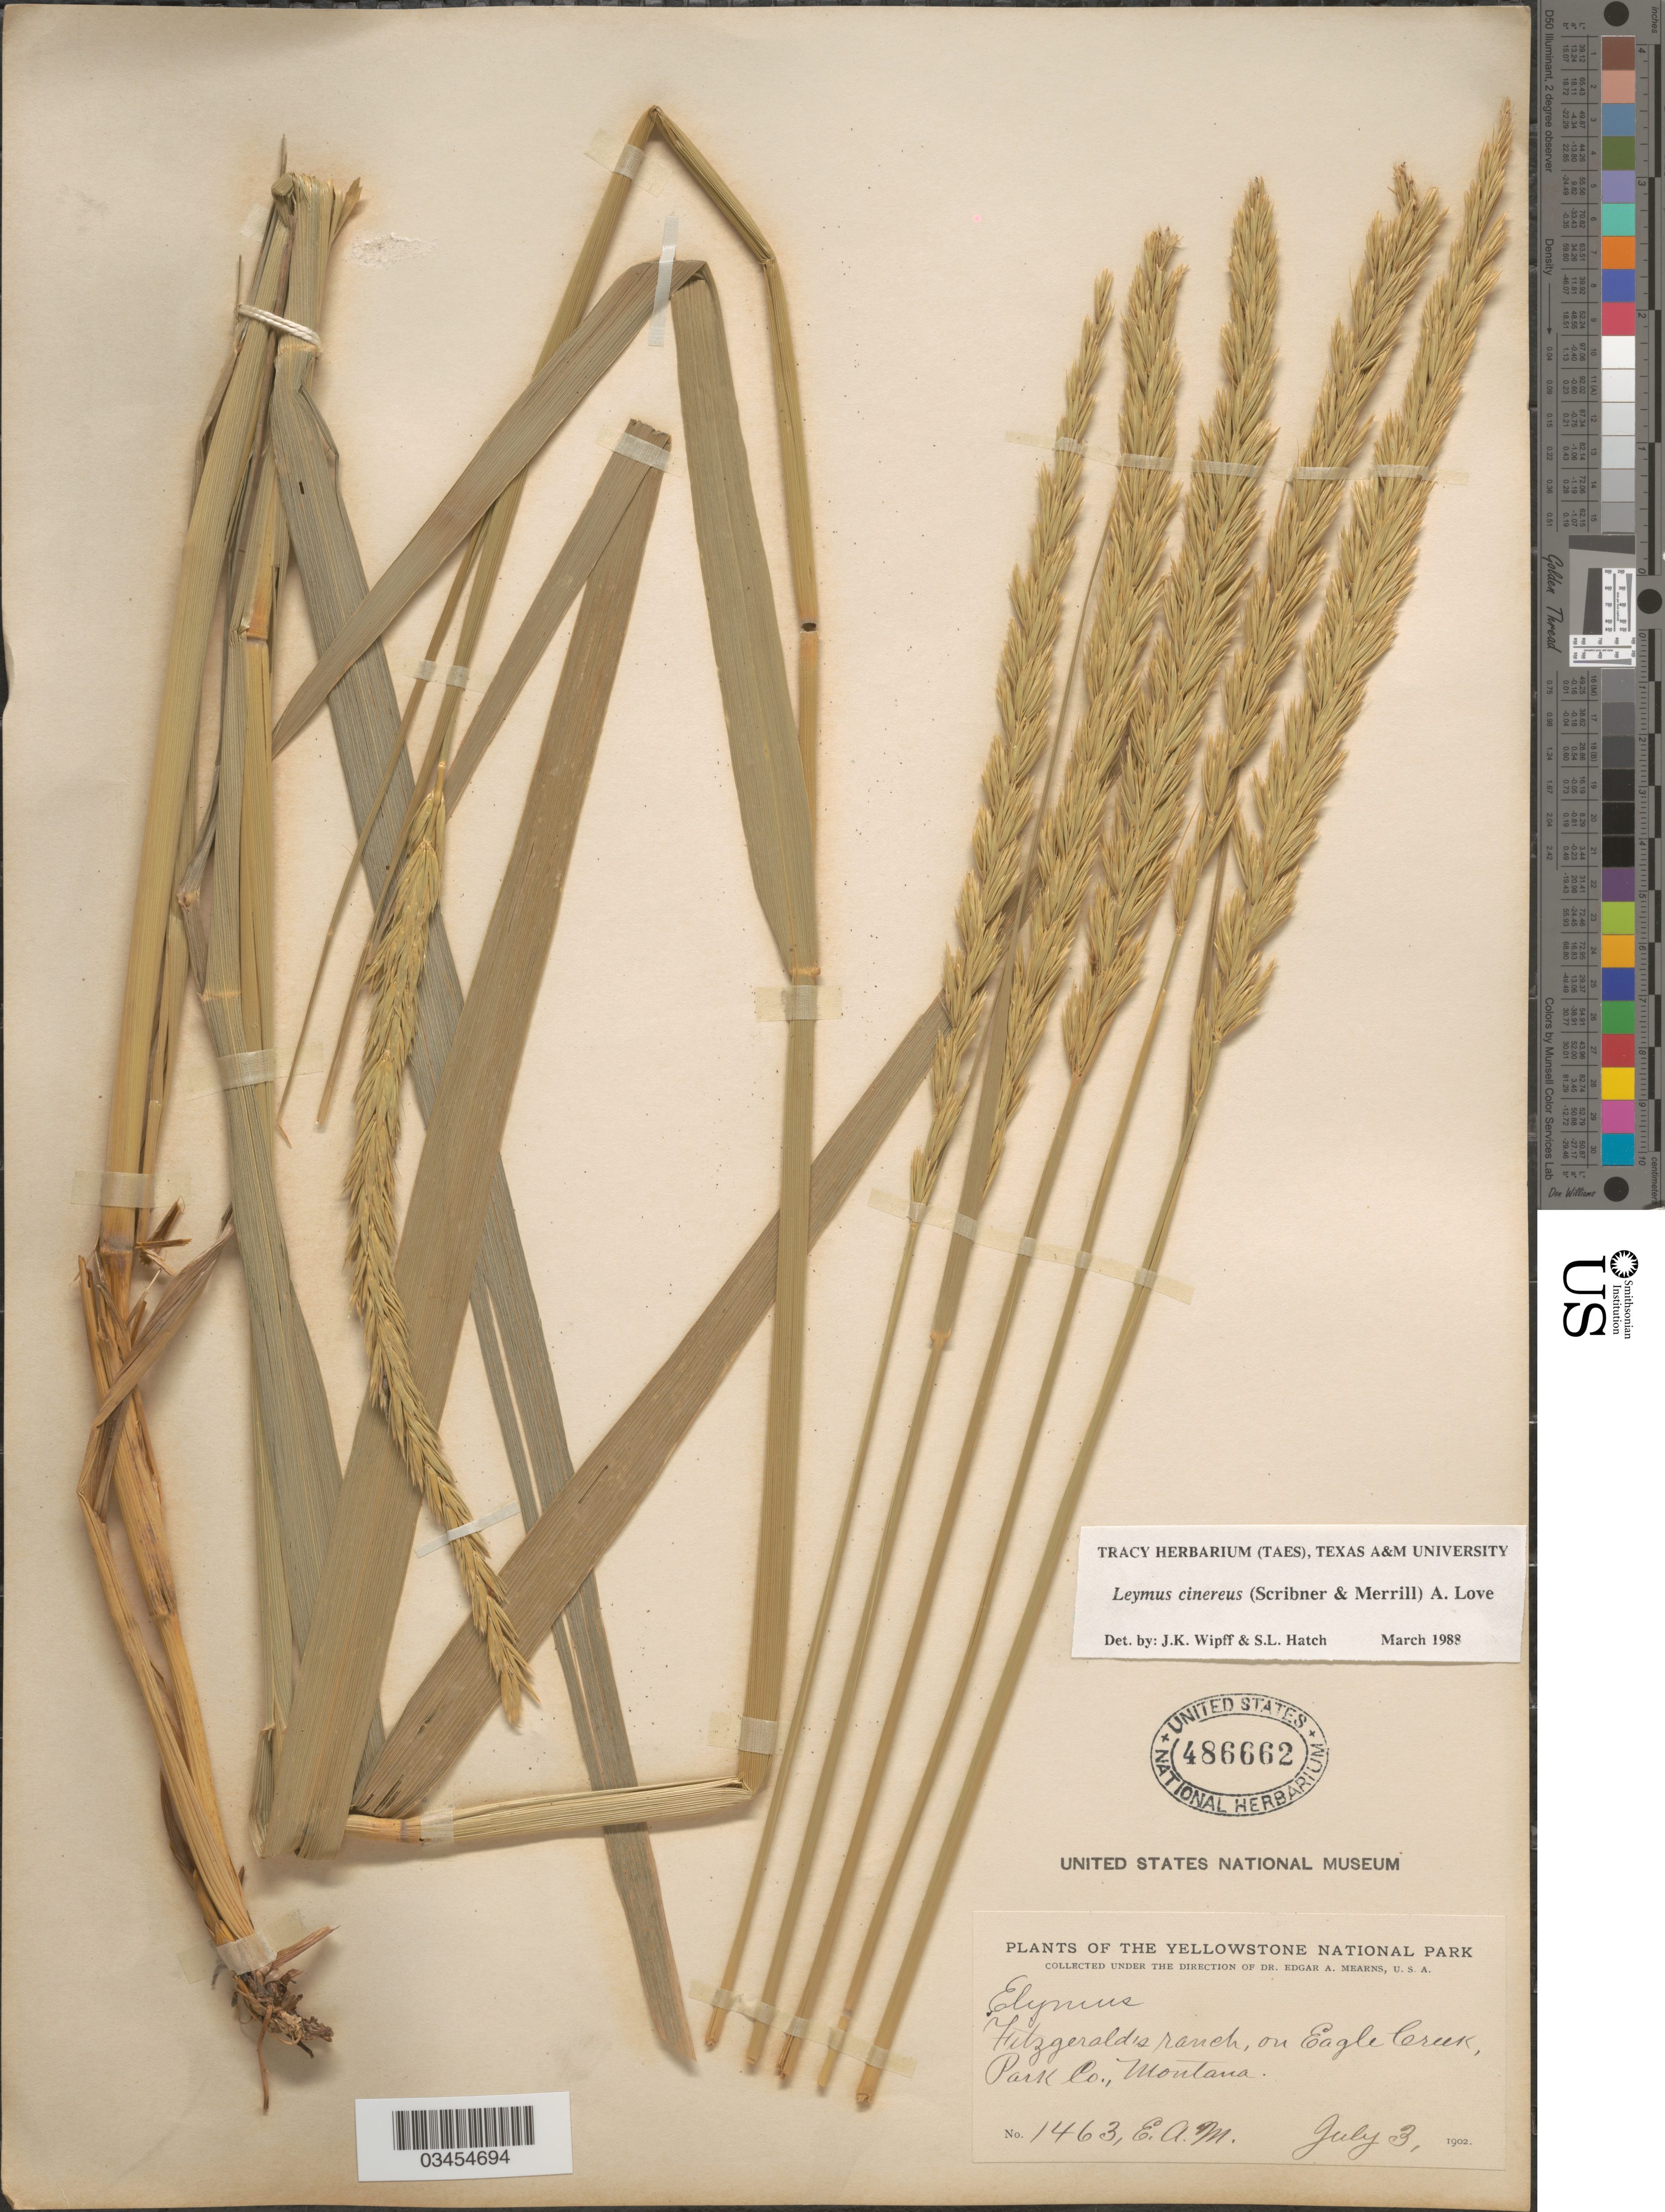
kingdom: Plantae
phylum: Tracheophyta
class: Liliopsida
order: Poales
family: Poaceae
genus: Leymus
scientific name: Leymus cinereus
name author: (Scribn. & Merr.) Á. Löve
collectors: E. A. Mearns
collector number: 1463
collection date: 1902-07-03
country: United States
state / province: Montana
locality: Fitzgerald's ranch, on Eagle Creek, Park Co.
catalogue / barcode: US 486662